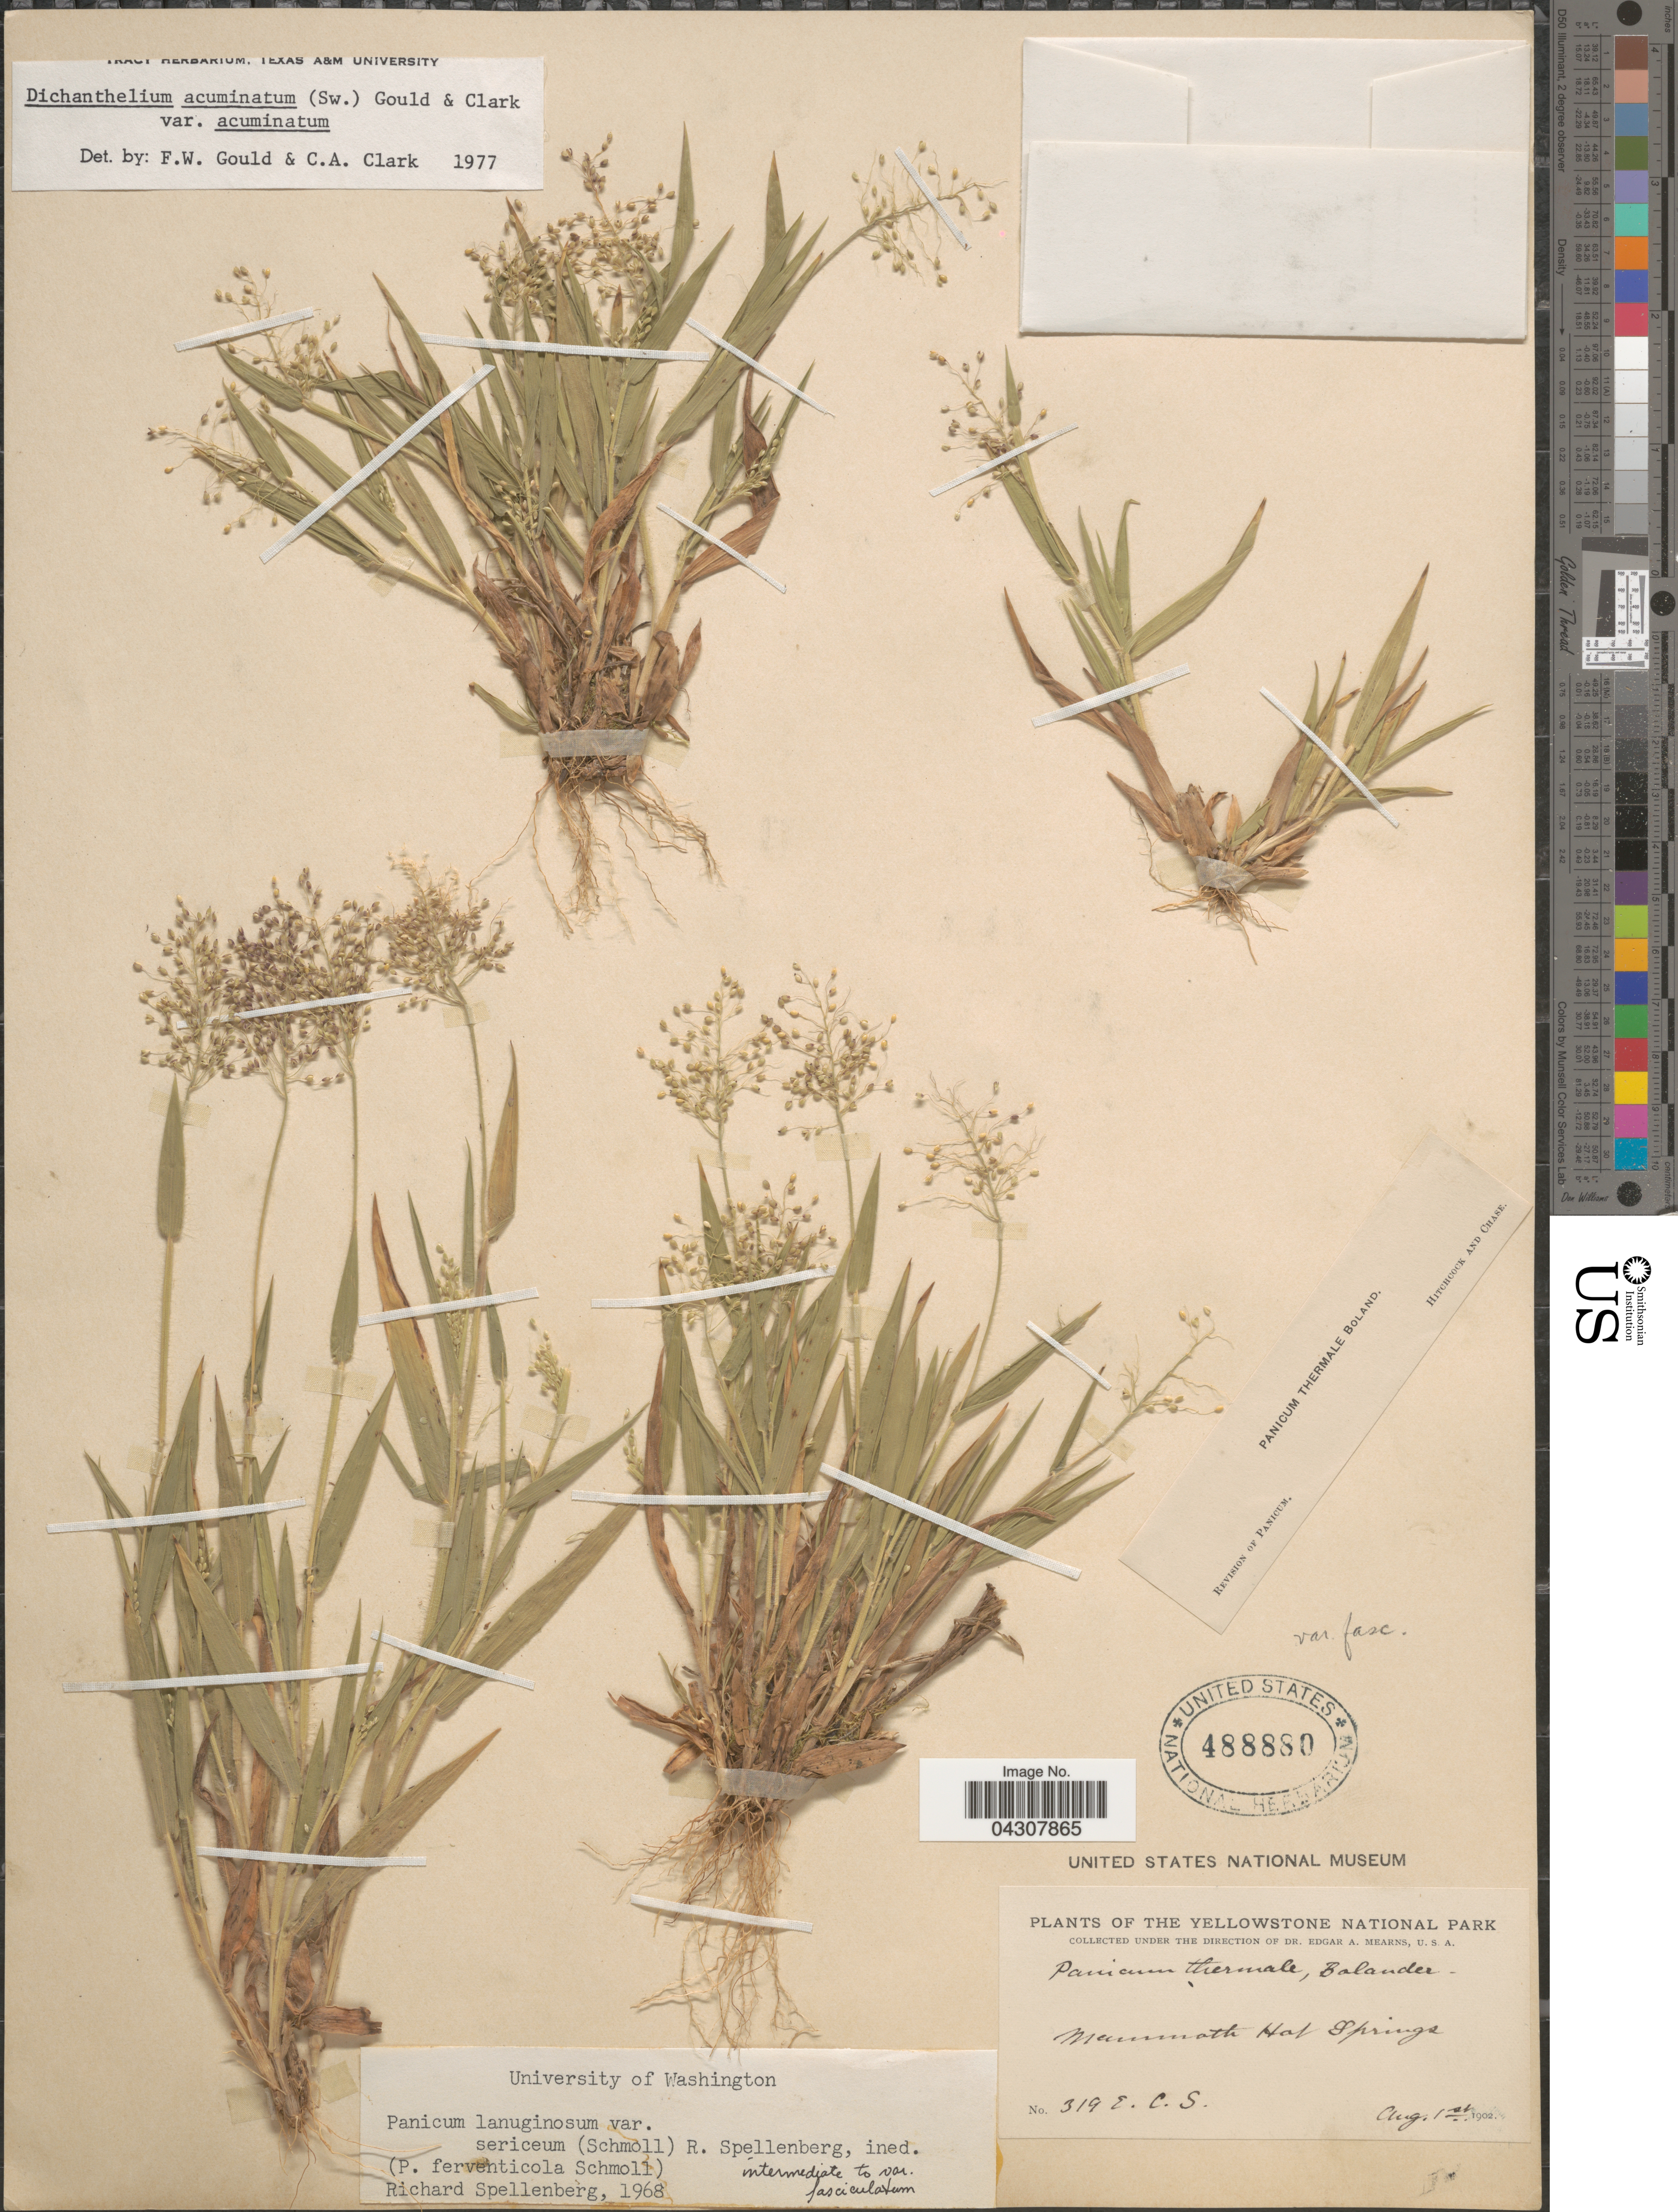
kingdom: Plantae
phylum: Tracheophyta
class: Liliopsida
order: Poales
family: Poaceae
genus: Dichanthelium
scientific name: Dichanthelium acuminatum var. acuminatum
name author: (Sw.) Gould & C.A. Clark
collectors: E. C. Smith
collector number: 319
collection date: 1902-08-01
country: United States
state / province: Wyoming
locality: The Yellowstone National Park. Mammoth Hot Springs.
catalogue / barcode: US 488880